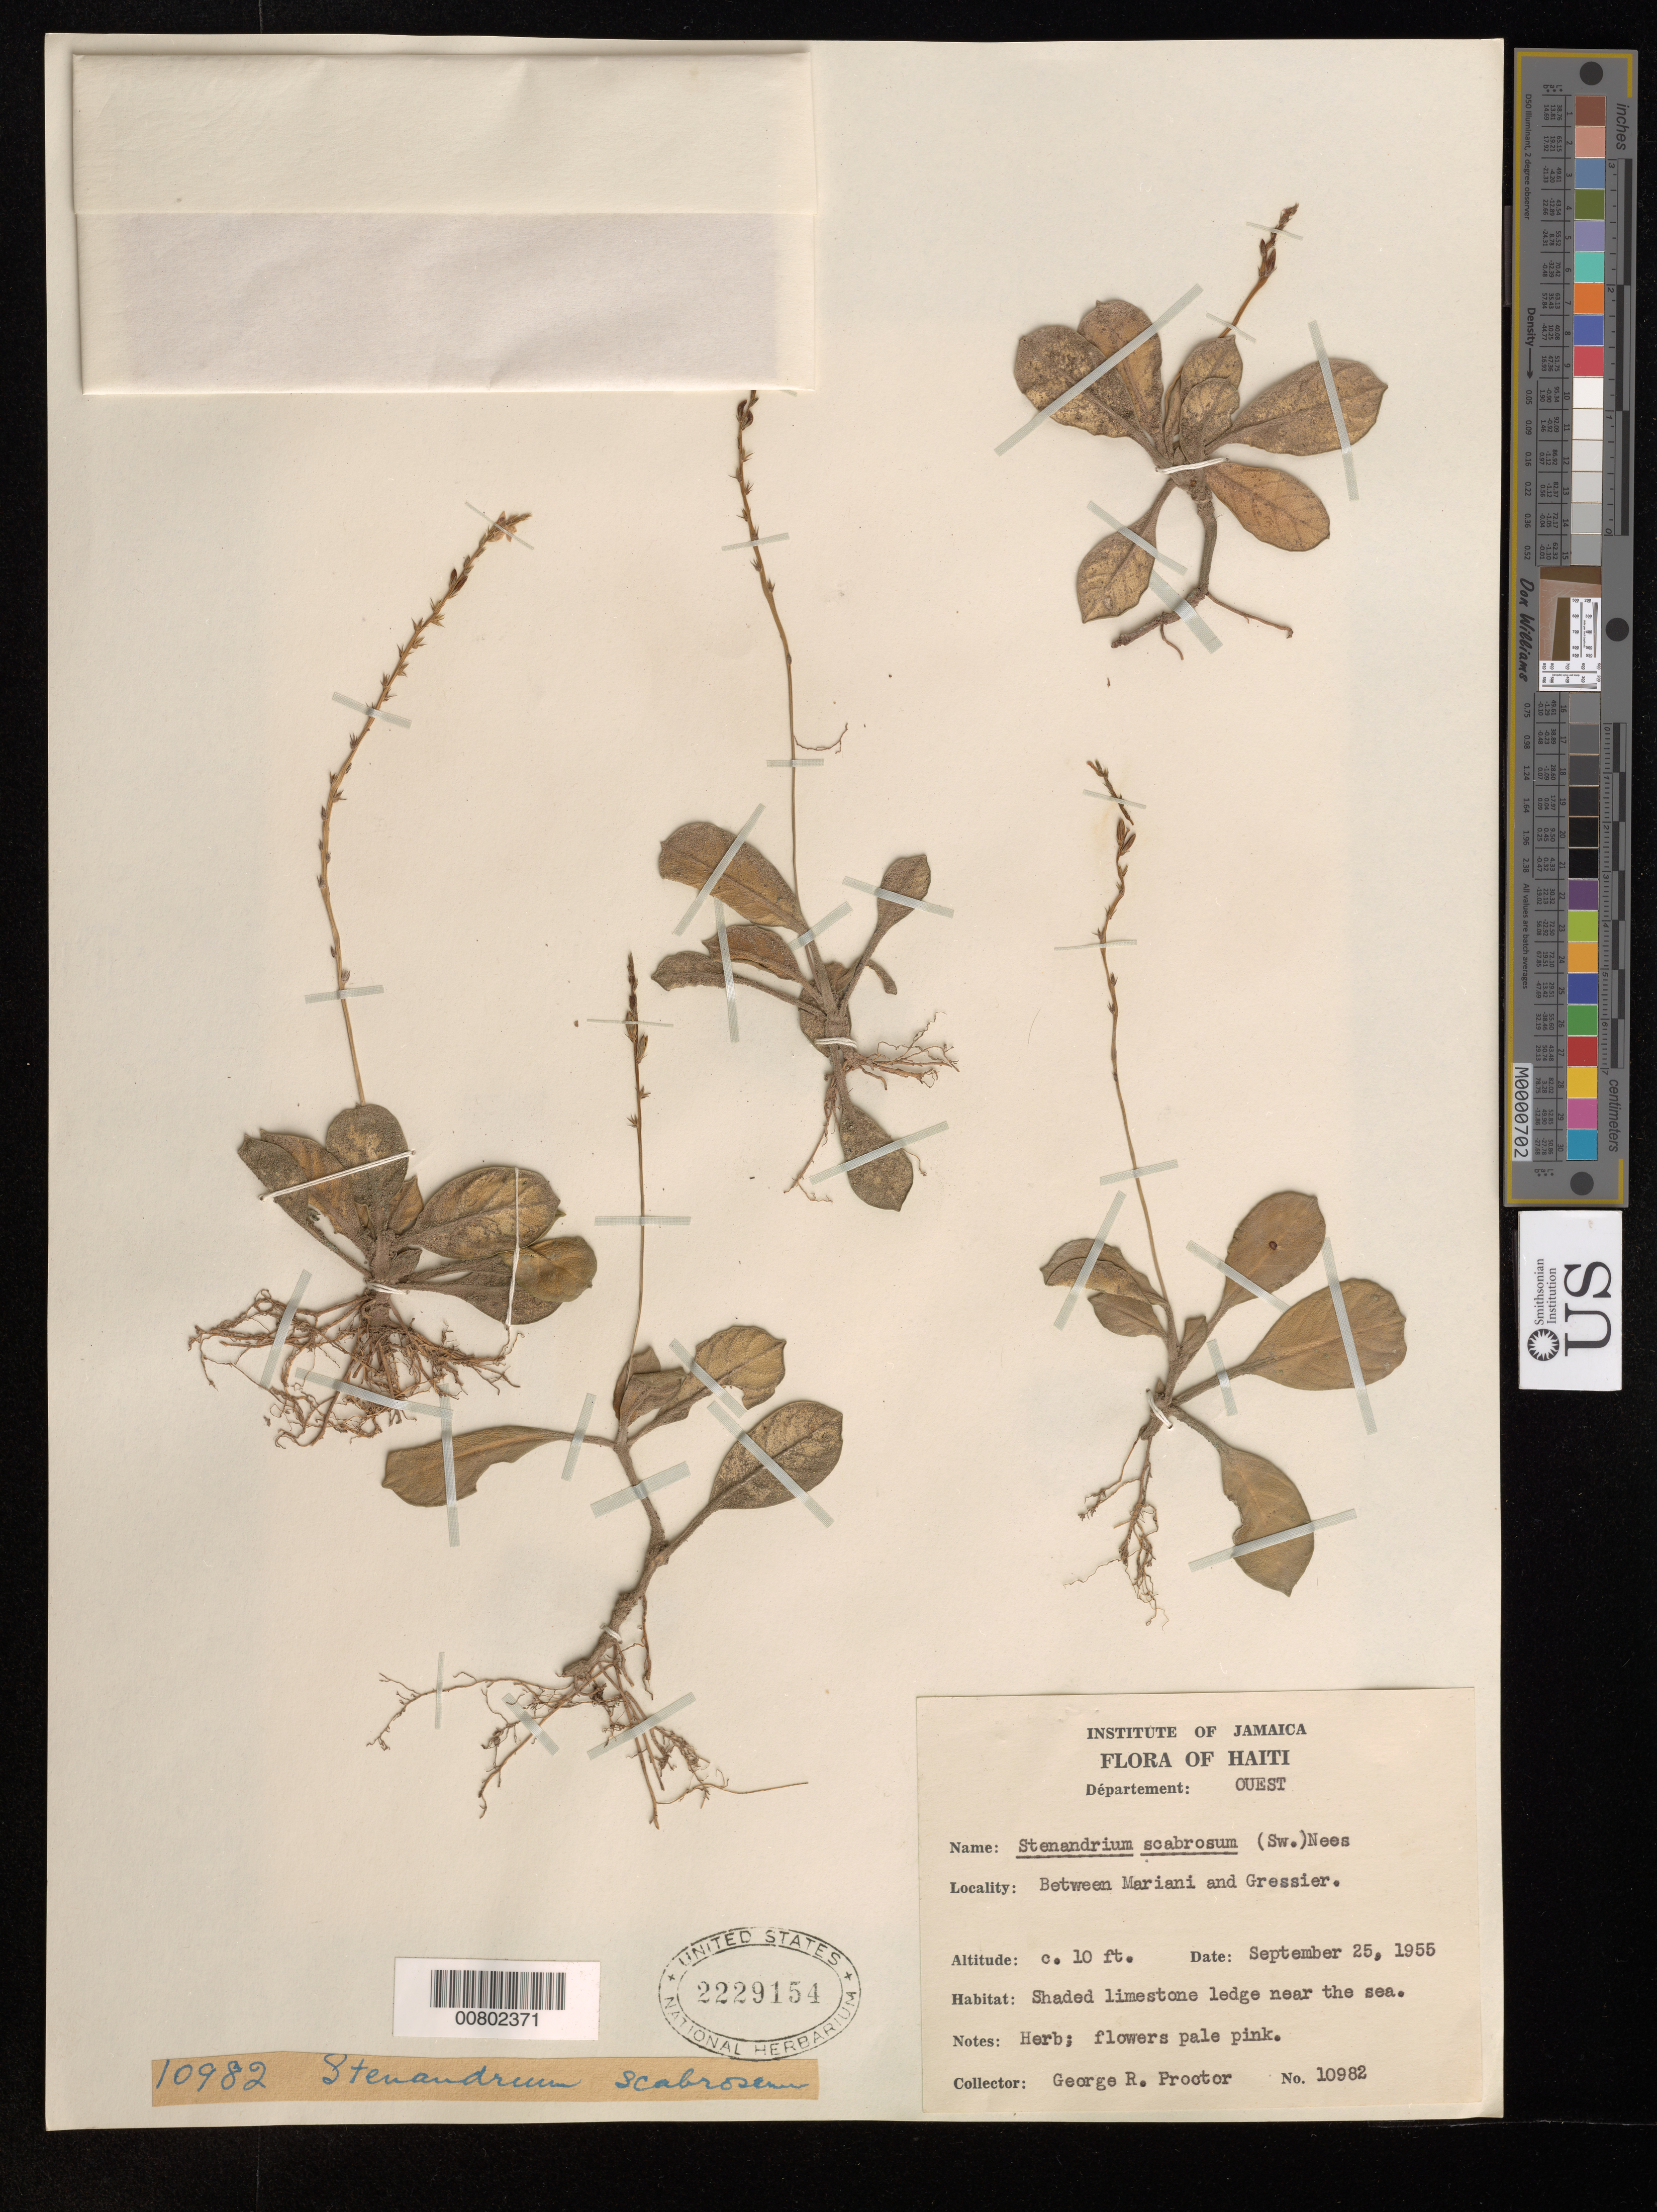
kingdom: Plantae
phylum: Tracheophyta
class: Magnoliopsida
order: Lamiales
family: Acanthaceae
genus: Stenandrium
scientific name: Stenandrium scabrosum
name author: (Sw.) Nees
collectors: G. R. Proctor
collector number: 10982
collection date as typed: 25 Sep 1955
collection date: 1955-09-25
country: Haiti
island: Hispaniola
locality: Between Mariani and Gressier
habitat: Shaded limestone ledge near the sea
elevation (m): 3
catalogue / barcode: US 2229154